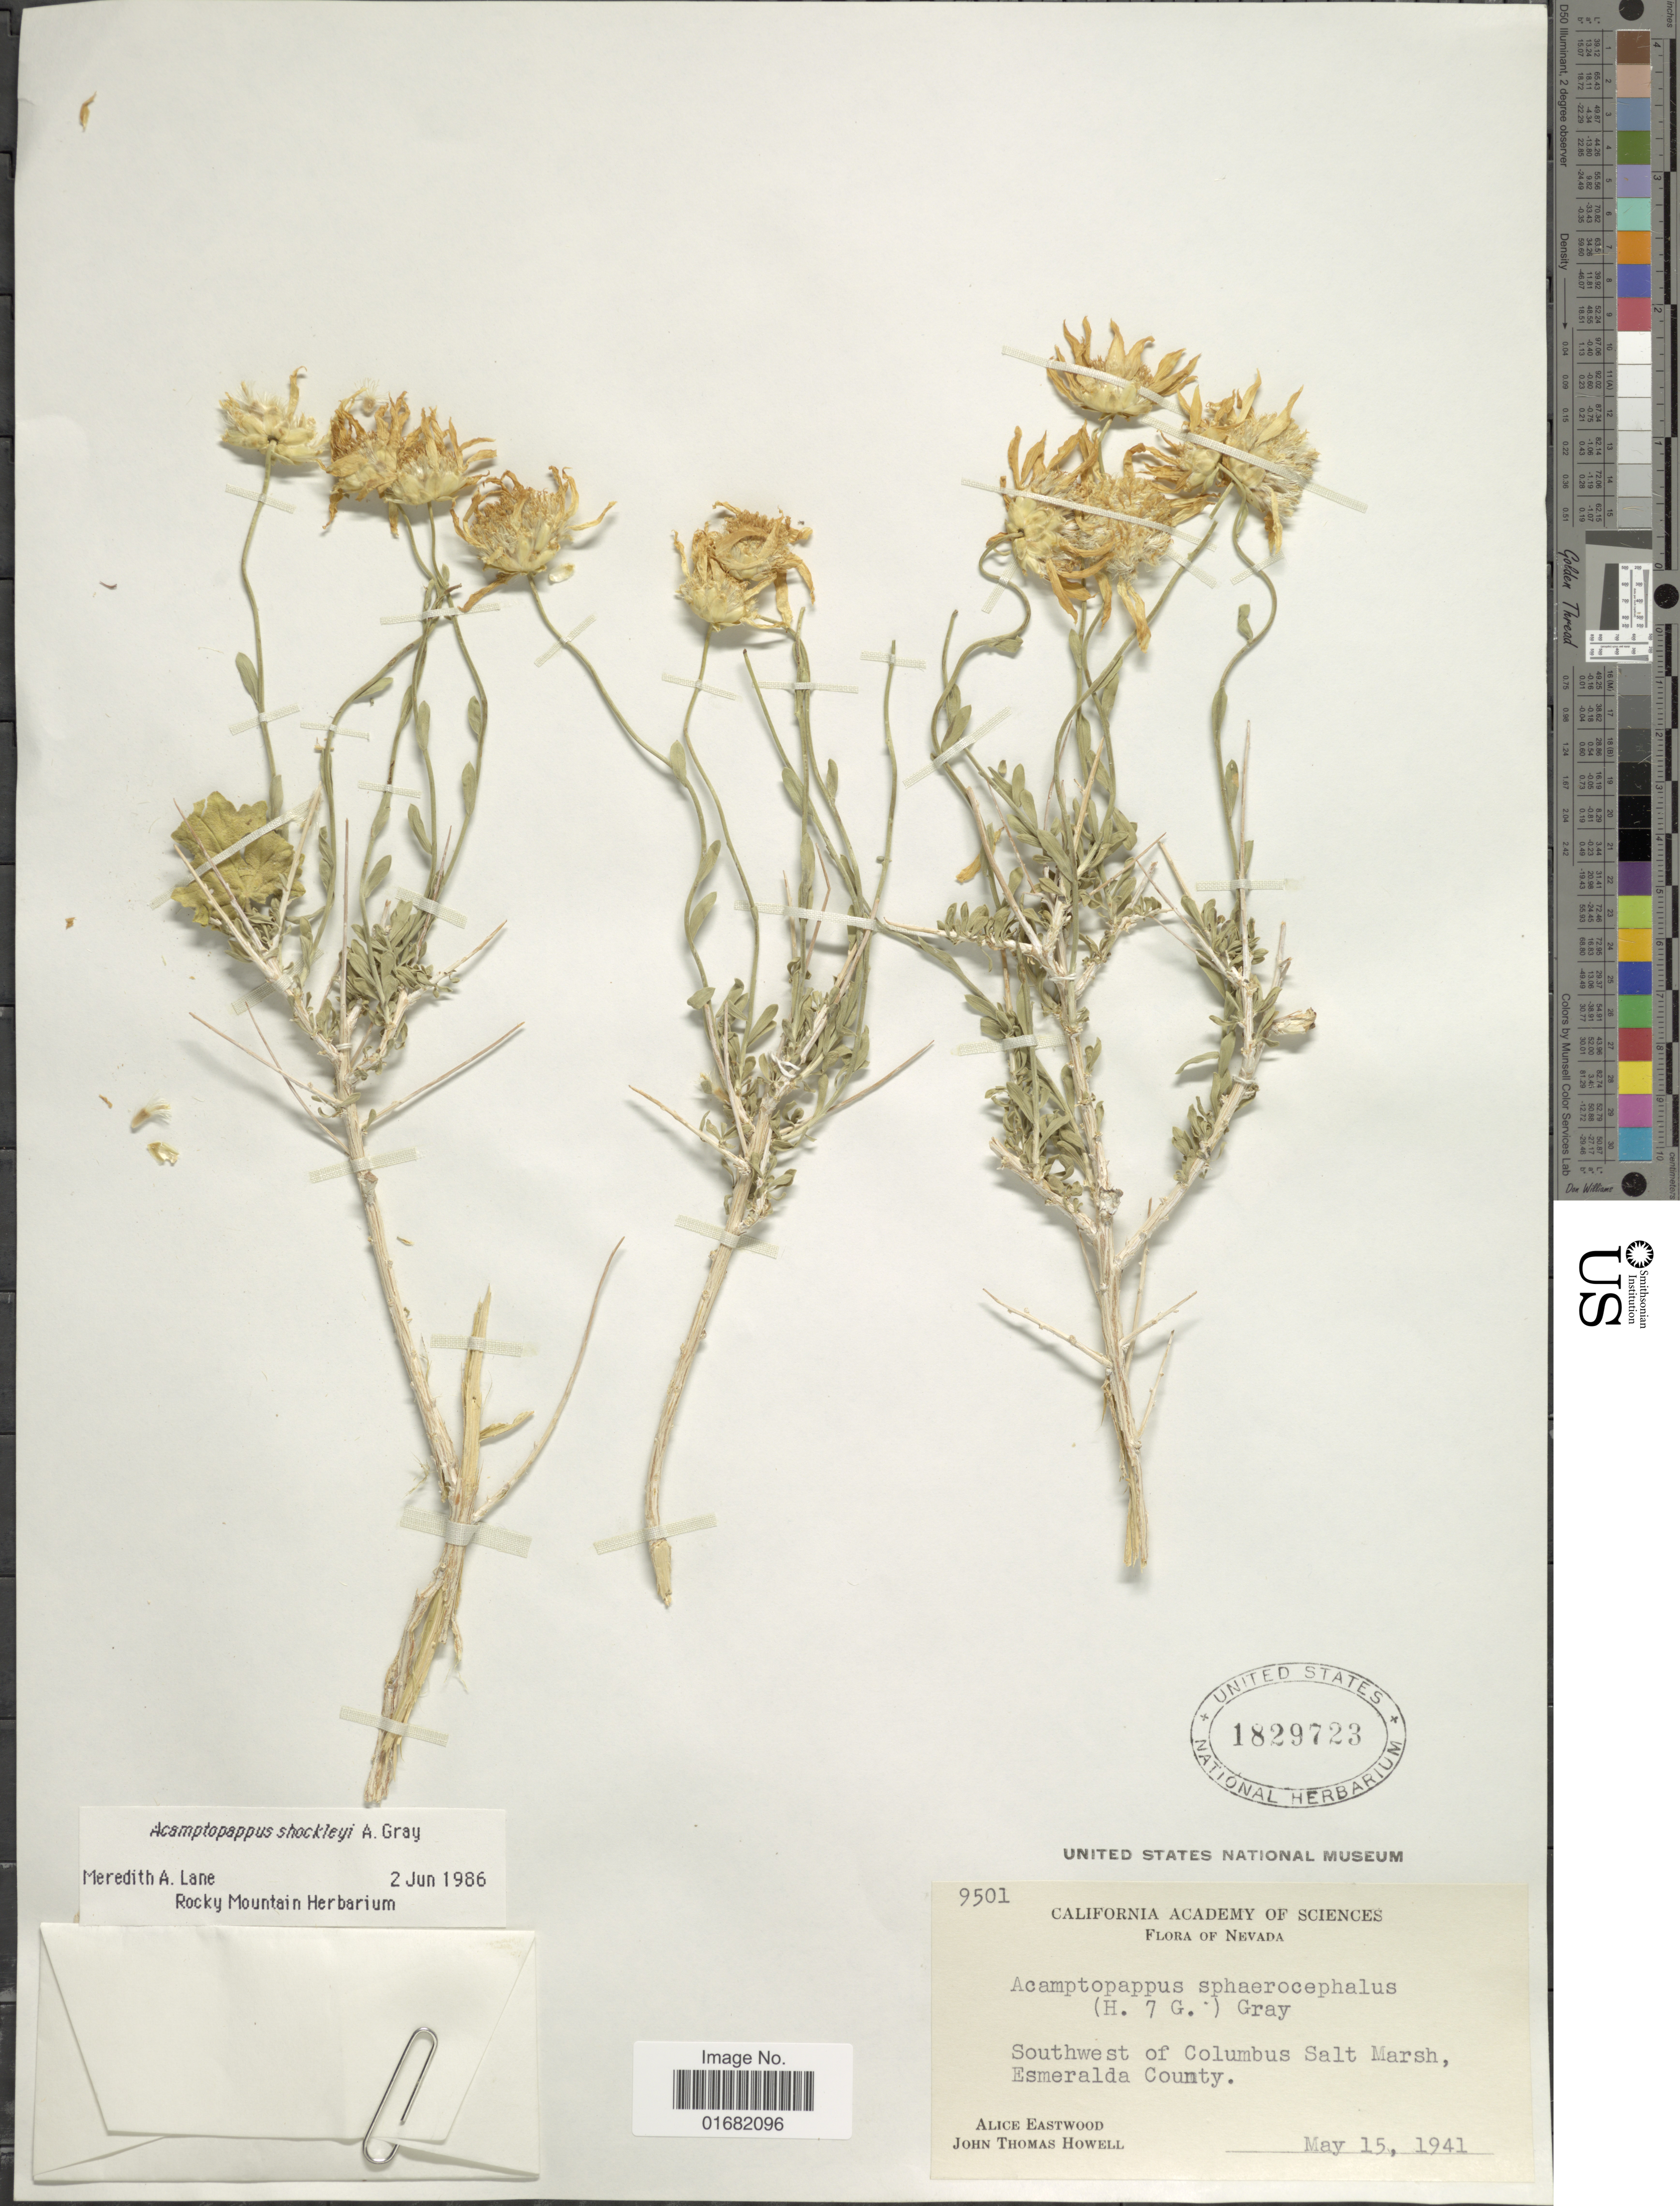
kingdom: Plantae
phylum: Tracheophyta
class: Magnoliopsida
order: Asterales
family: Asteraceae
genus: Acamptopappus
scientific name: Acamptopappus shockleyi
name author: A. Gray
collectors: A. Eastwood & J. T. Howell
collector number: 9501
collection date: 1941-05-15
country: United States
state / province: Nevada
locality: Southwest of Columbus Salt Marsh, Esmeralda County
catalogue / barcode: US 1829723